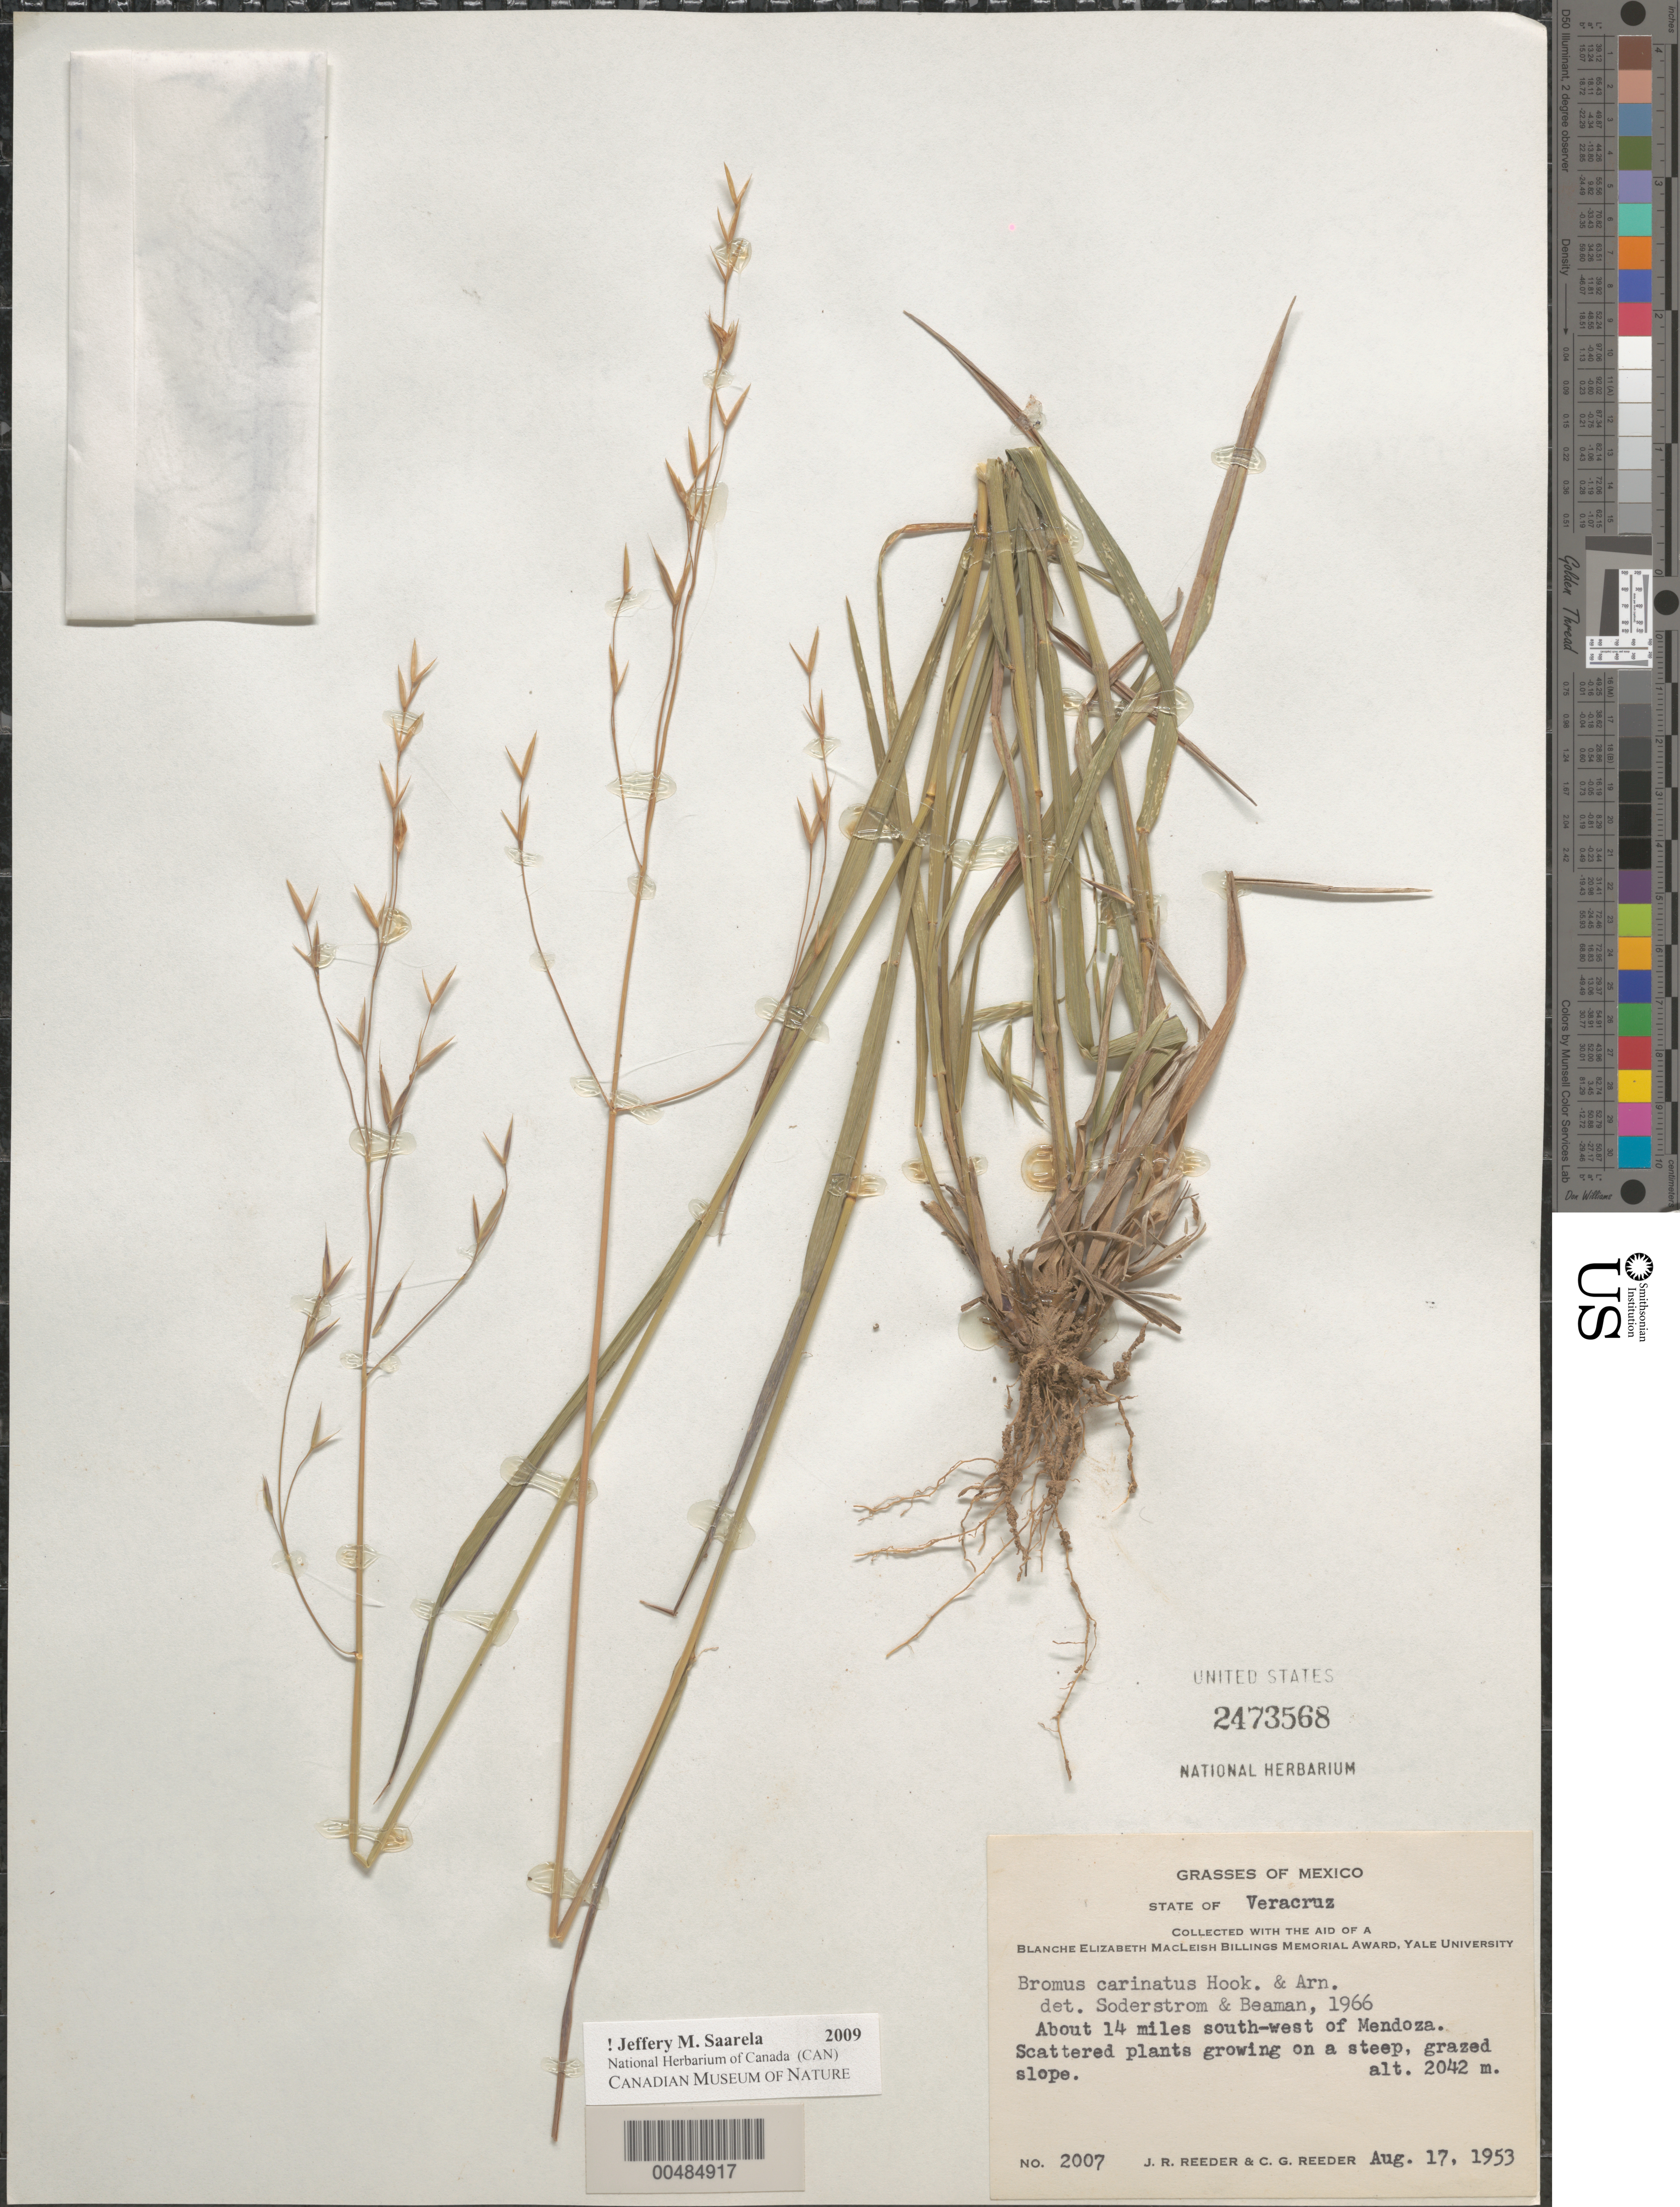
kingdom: Plantae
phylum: Tracheophyta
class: Liliopsida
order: Poales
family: Poaceae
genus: Bromus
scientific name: Bromus carinatus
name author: Hook. & Arn.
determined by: Soderstrom, T. R.; Beaman, J. H.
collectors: J. R. Reeder & C. G. Reeder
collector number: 2007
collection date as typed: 17 Aug 1953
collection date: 1953-08-17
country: Mexico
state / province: Veracruz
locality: About 14 mi SW of Mendoza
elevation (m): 2042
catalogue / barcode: US 2473568